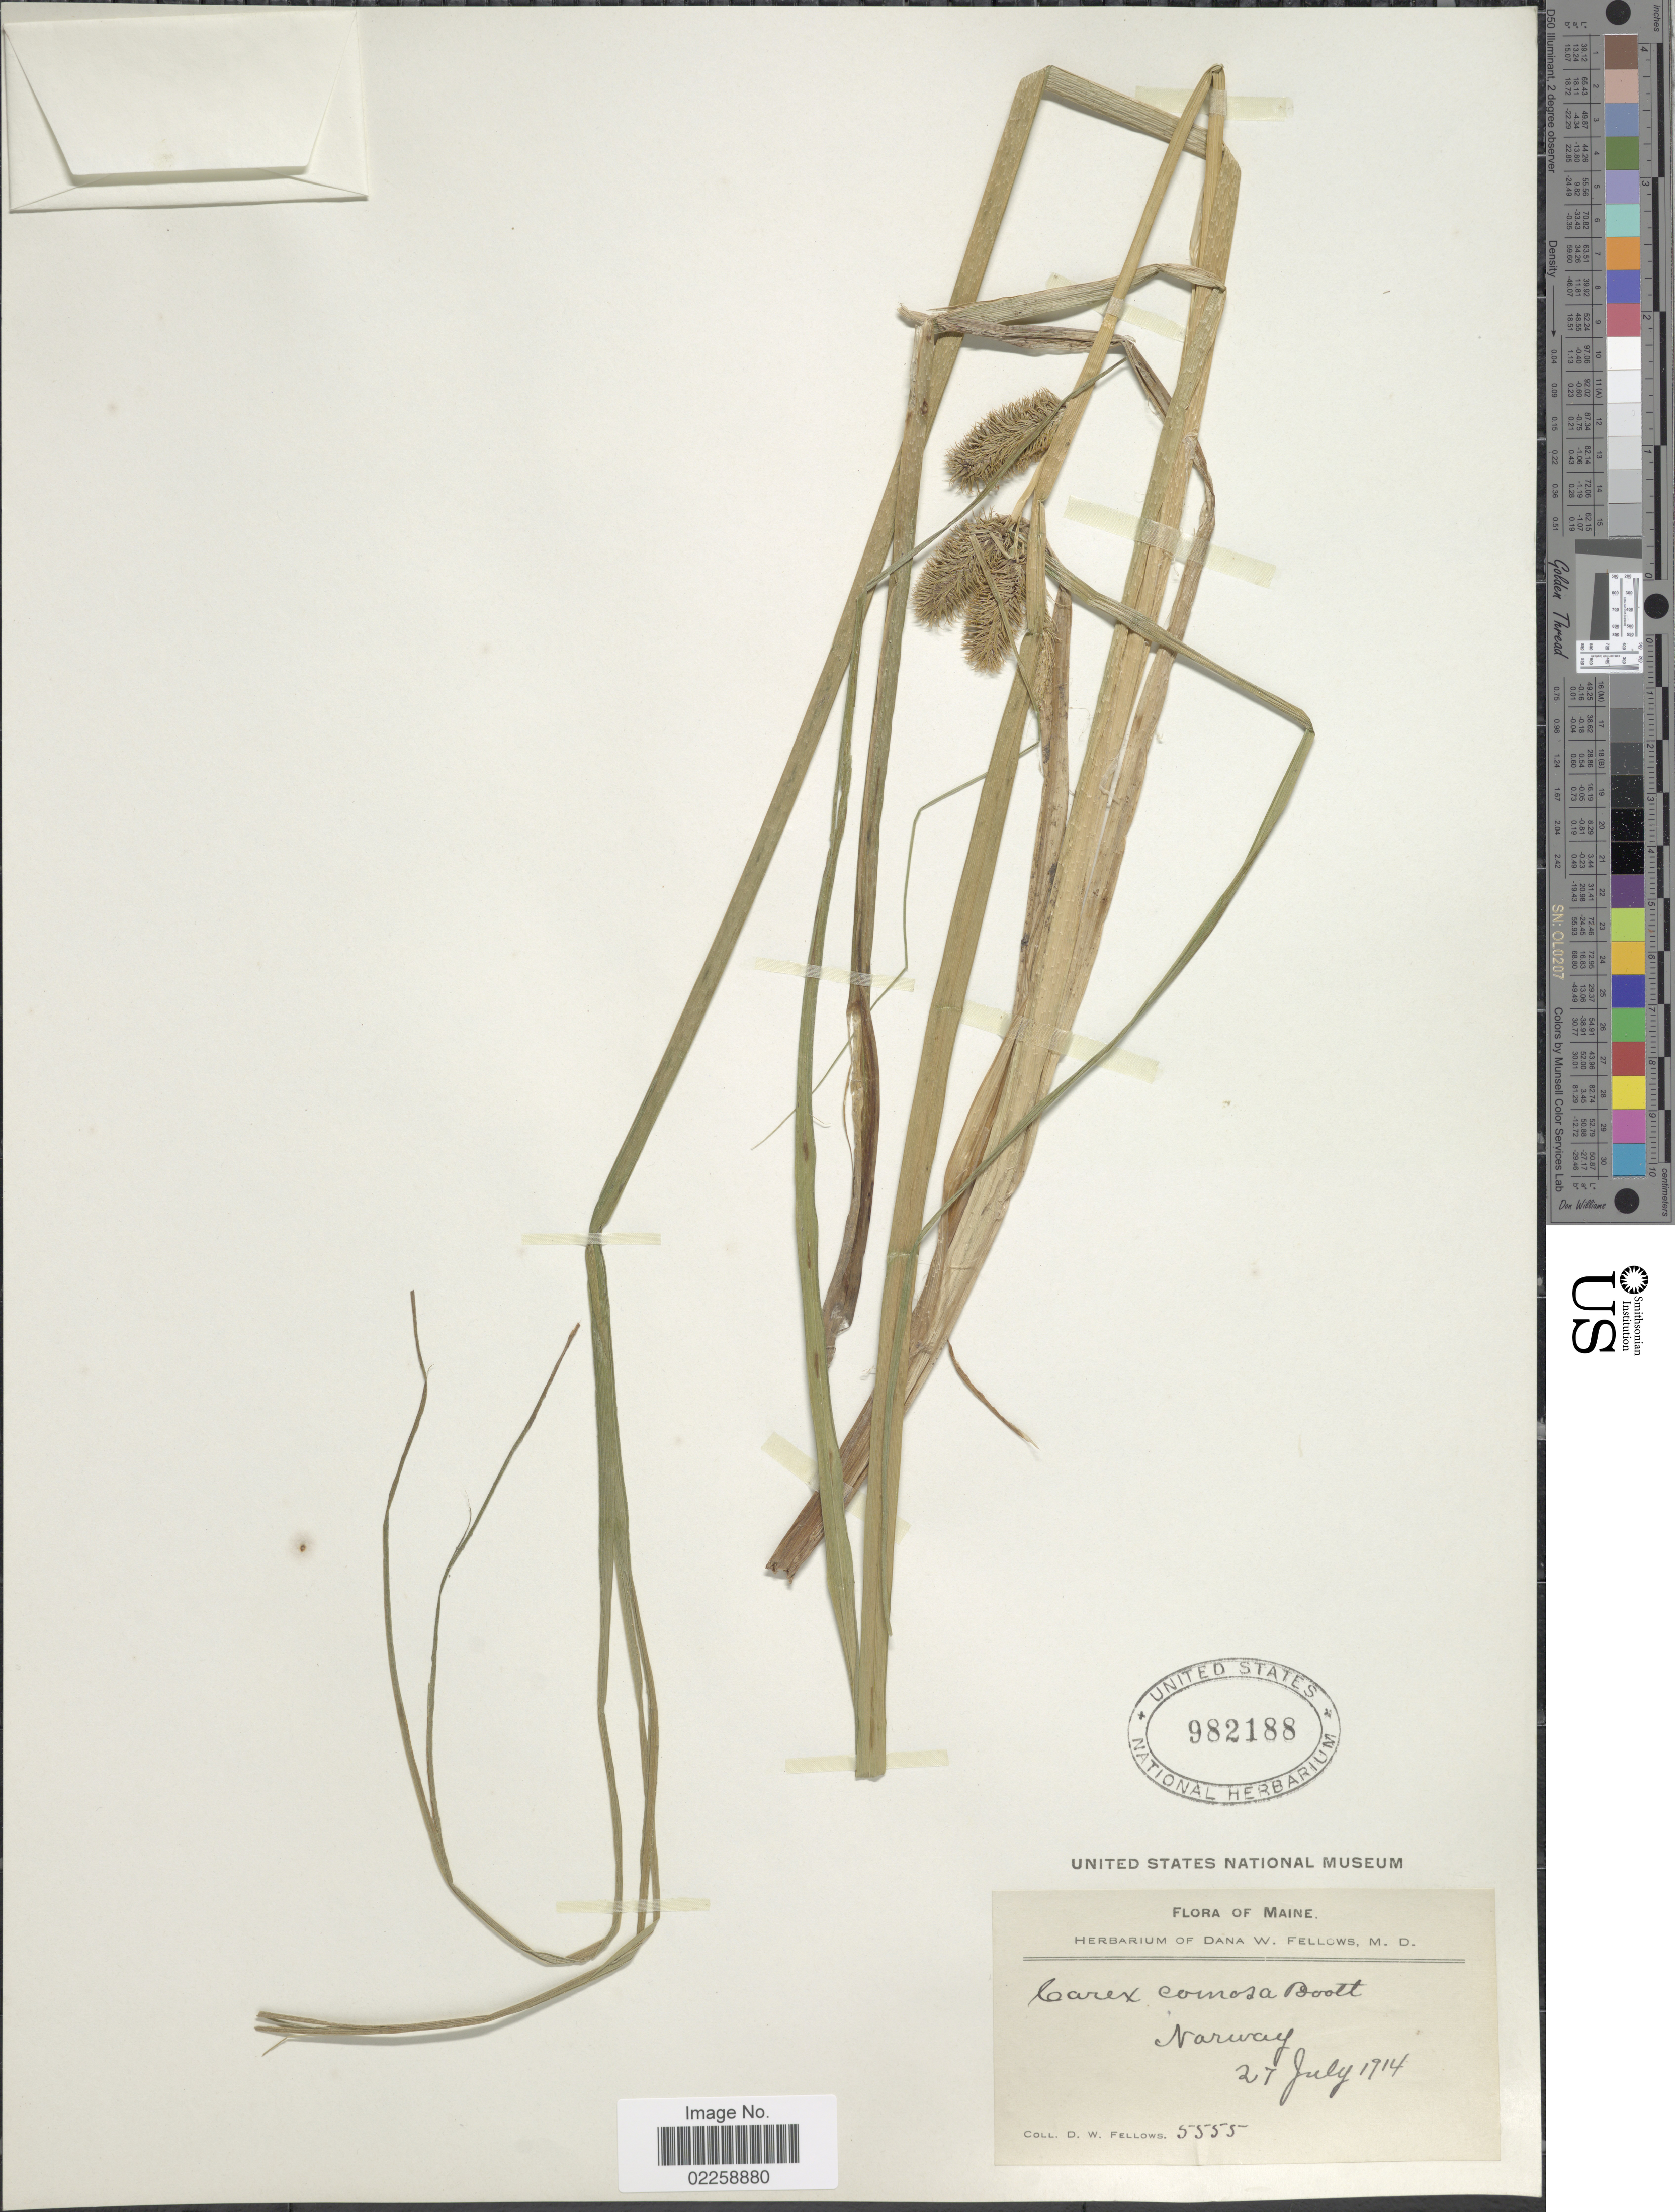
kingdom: Plantae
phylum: Tracheophyta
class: Liliopsida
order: Poales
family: Cyperaceae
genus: Carex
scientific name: Carex comosa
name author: Boott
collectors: D. W. Fellows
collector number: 5555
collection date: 1914-07-27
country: United States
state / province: Maine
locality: Norway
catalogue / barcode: US 982188